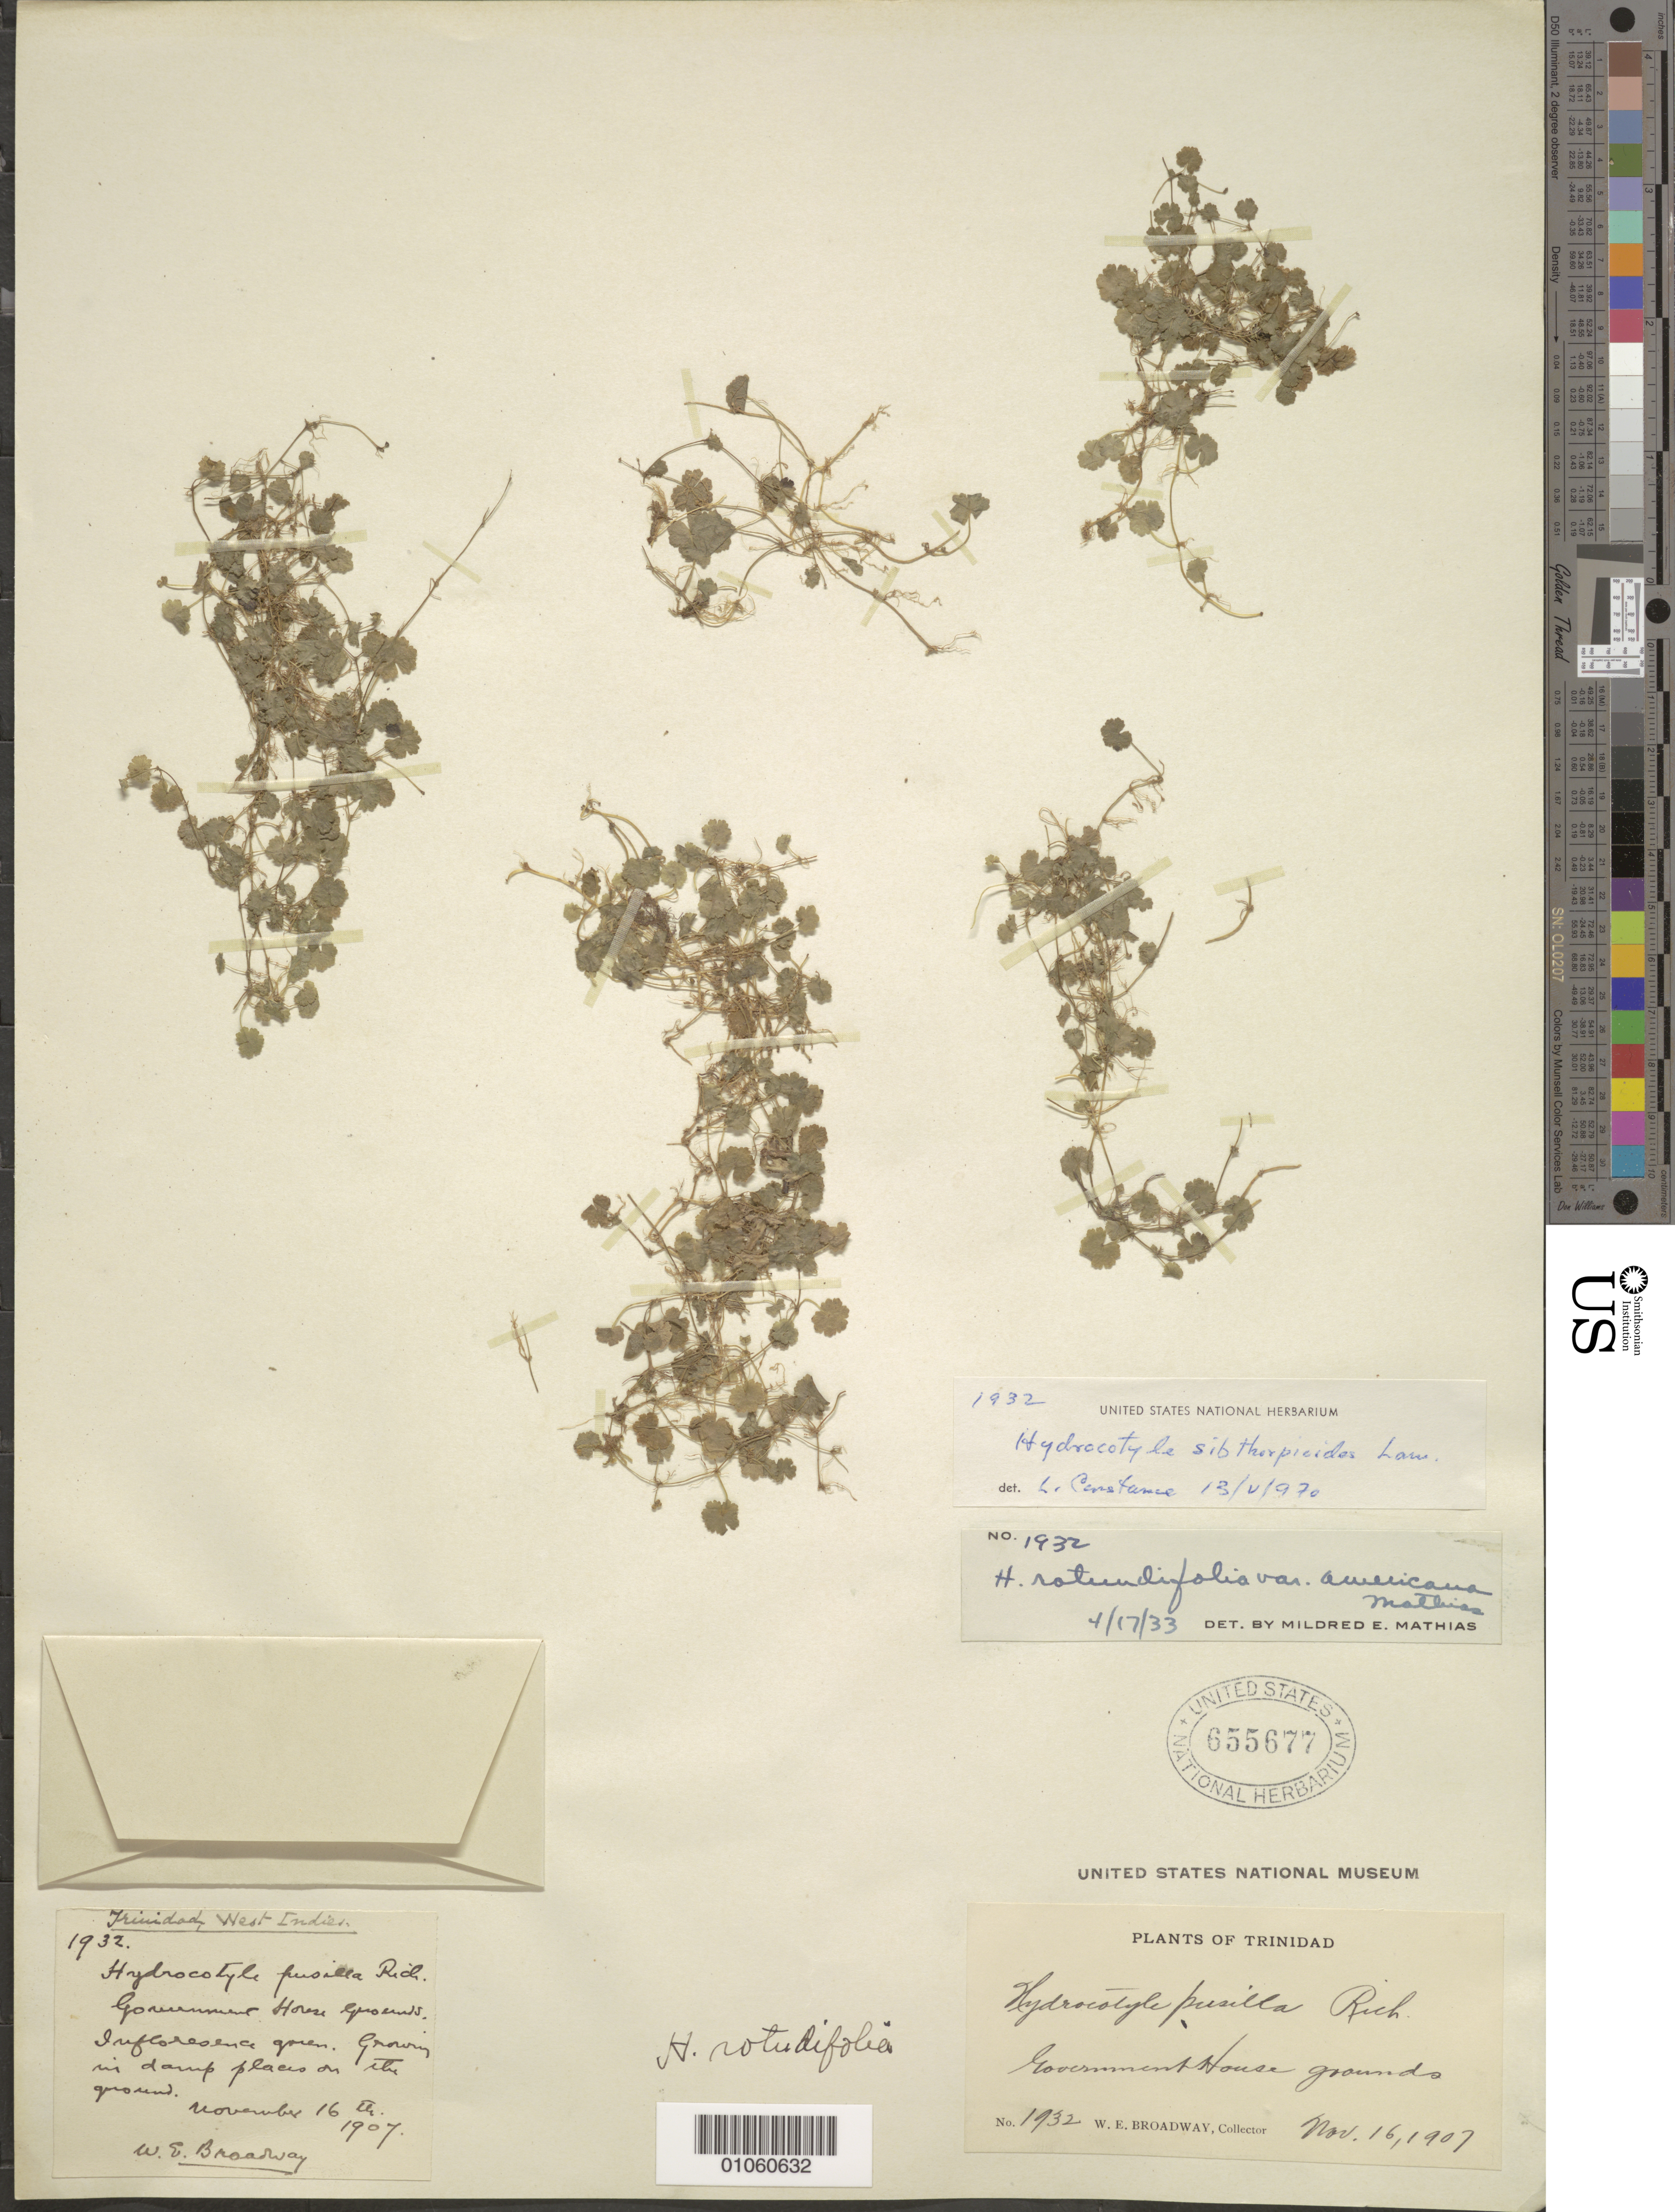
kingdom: Plantae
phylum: Tracheophyta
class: Magnoliopsida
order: Apiales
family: Araliaceae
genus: Hydrocotyle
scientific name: Hydrocotyle sibthorpioides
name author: Lam.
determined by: Constance, L., (UC), University of California Berkeley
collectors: W. E. Broadway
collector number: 1932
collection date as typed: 16 Nov 1907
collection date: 1907-11-16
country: Trinidad and Tobago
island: Trinidad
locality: Government House grounds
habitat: Growing in damp places on the ground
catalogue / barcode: US 655677